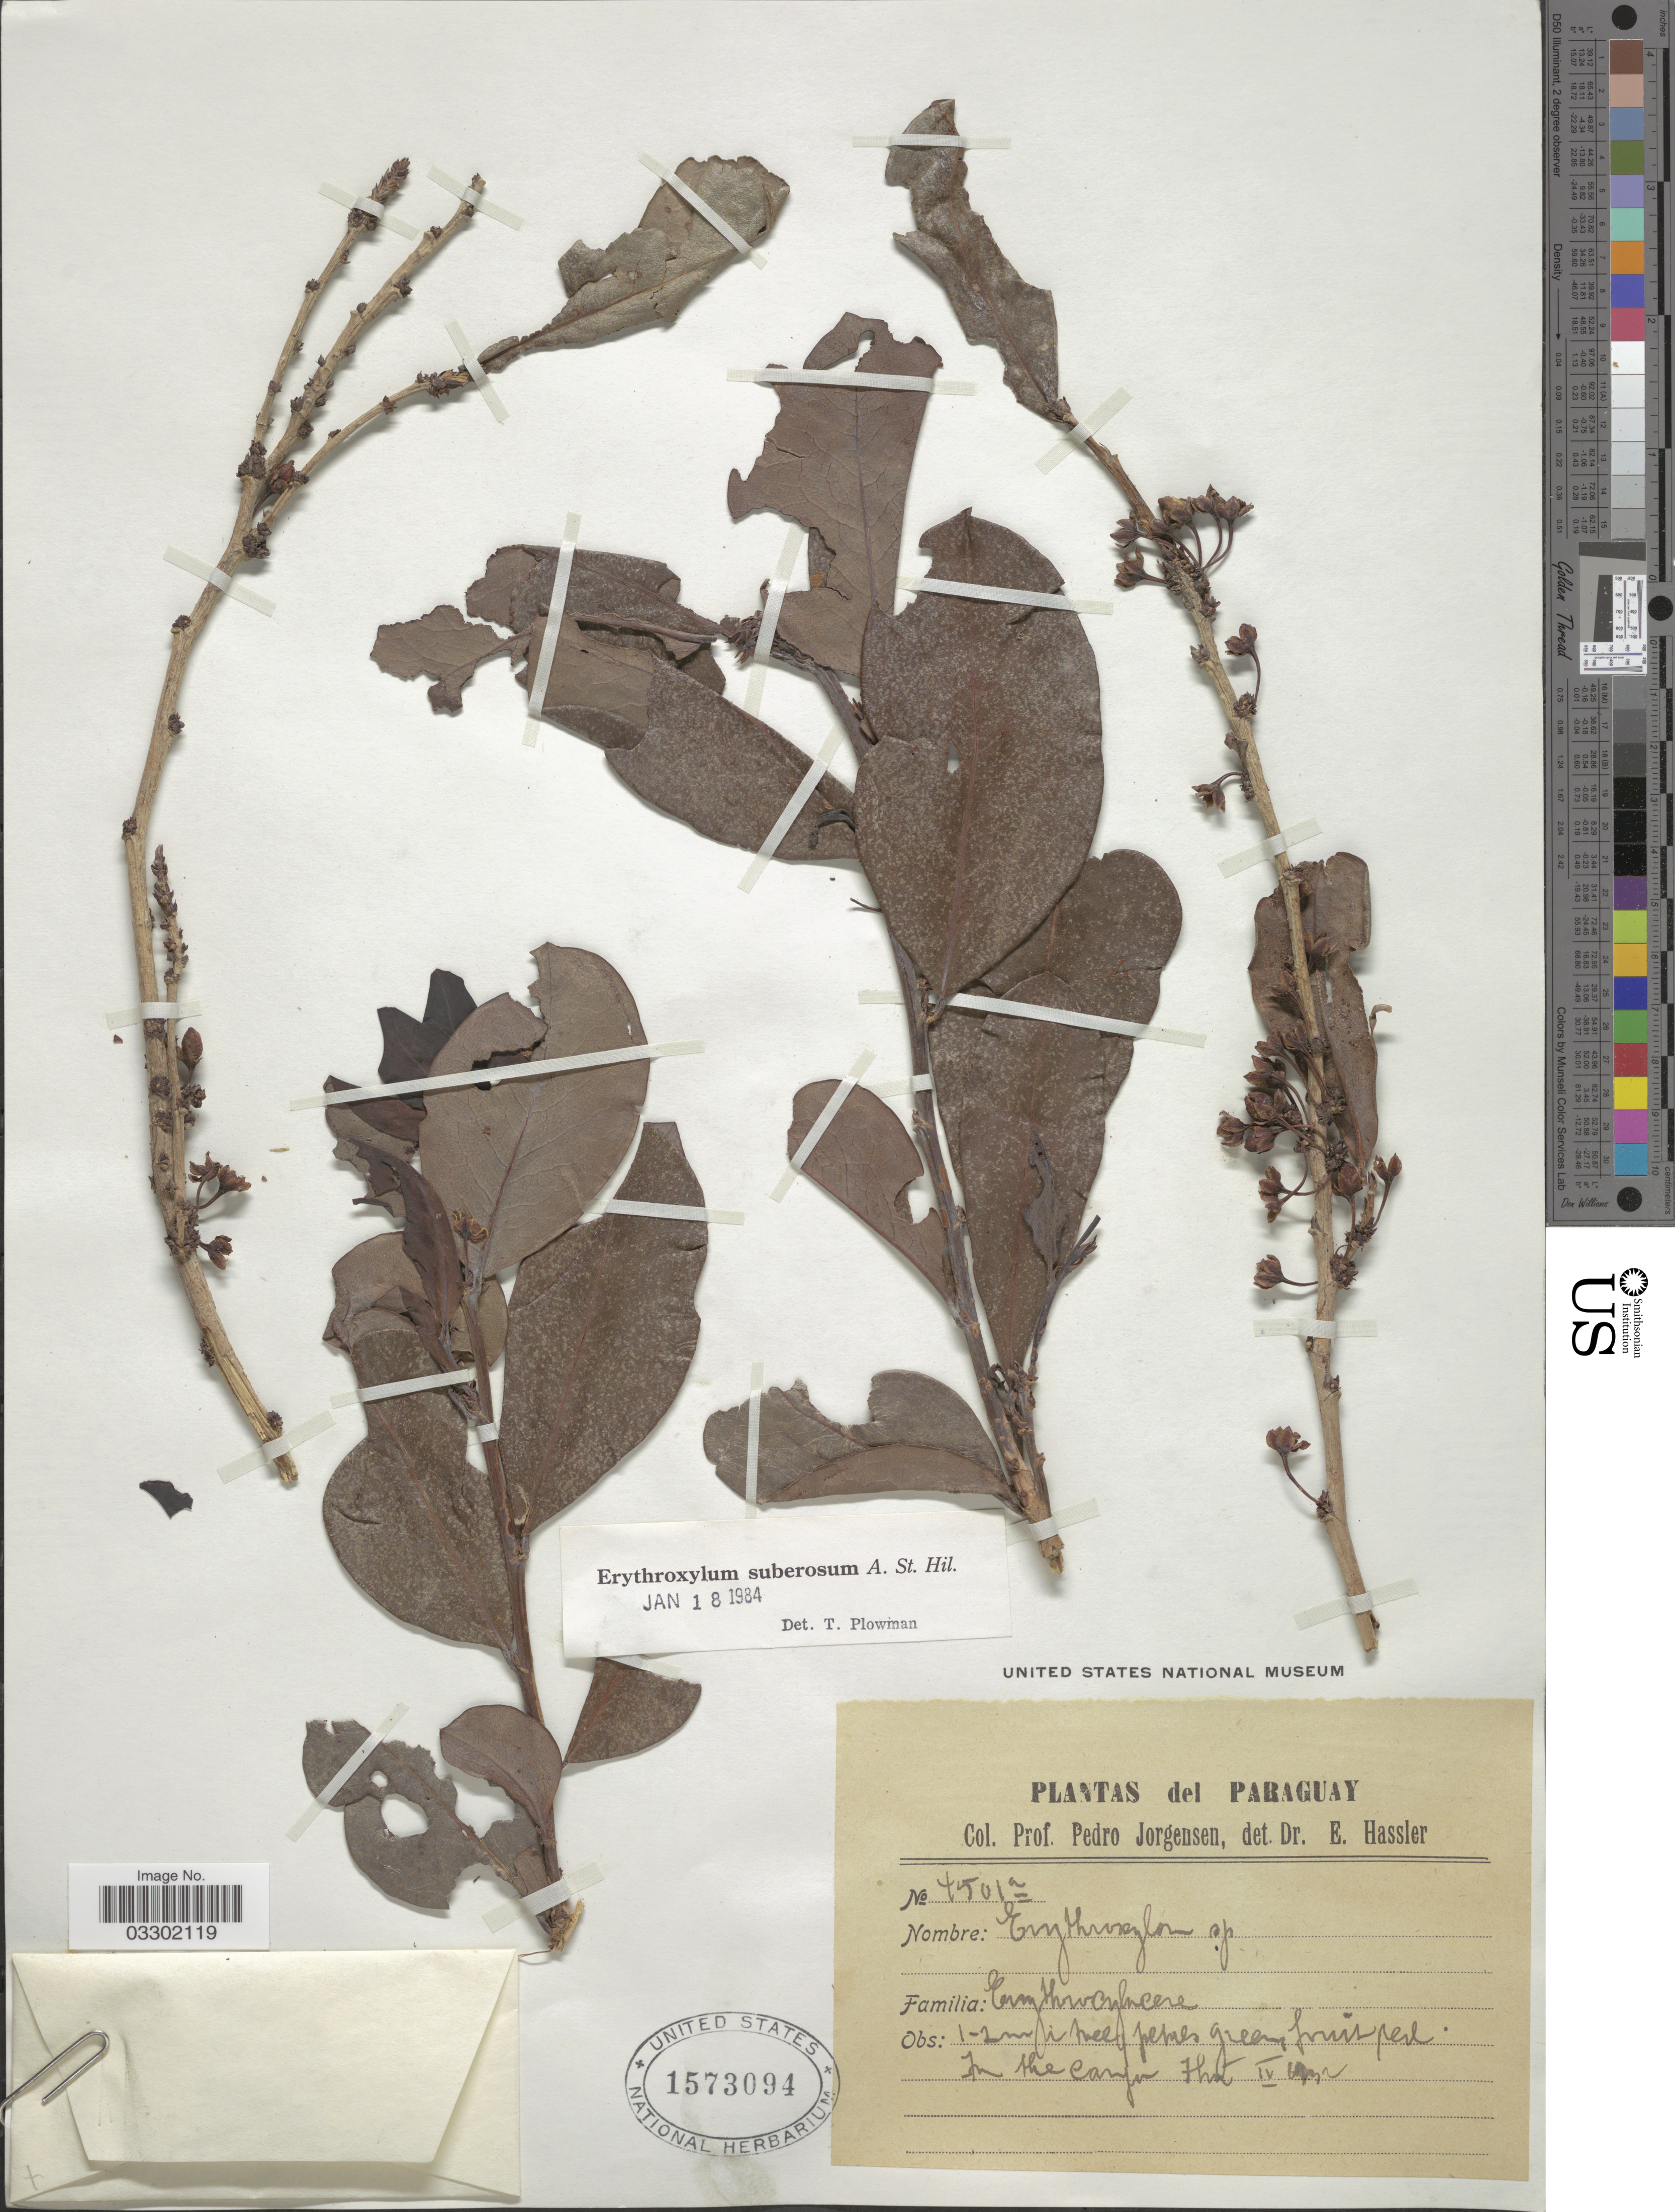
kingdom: Plantae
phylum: Tracheophyta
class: Magnoliopsida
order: Malpighiales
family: Erythroxylaceae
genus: Erythroxylum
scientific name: Erythroxylum suberosum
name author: A. St.-Hil.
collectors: P. Jörgensen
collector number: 4501a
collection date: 1932-04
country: Paraguay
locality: In the campo Ihu.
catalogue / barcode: US 1573094